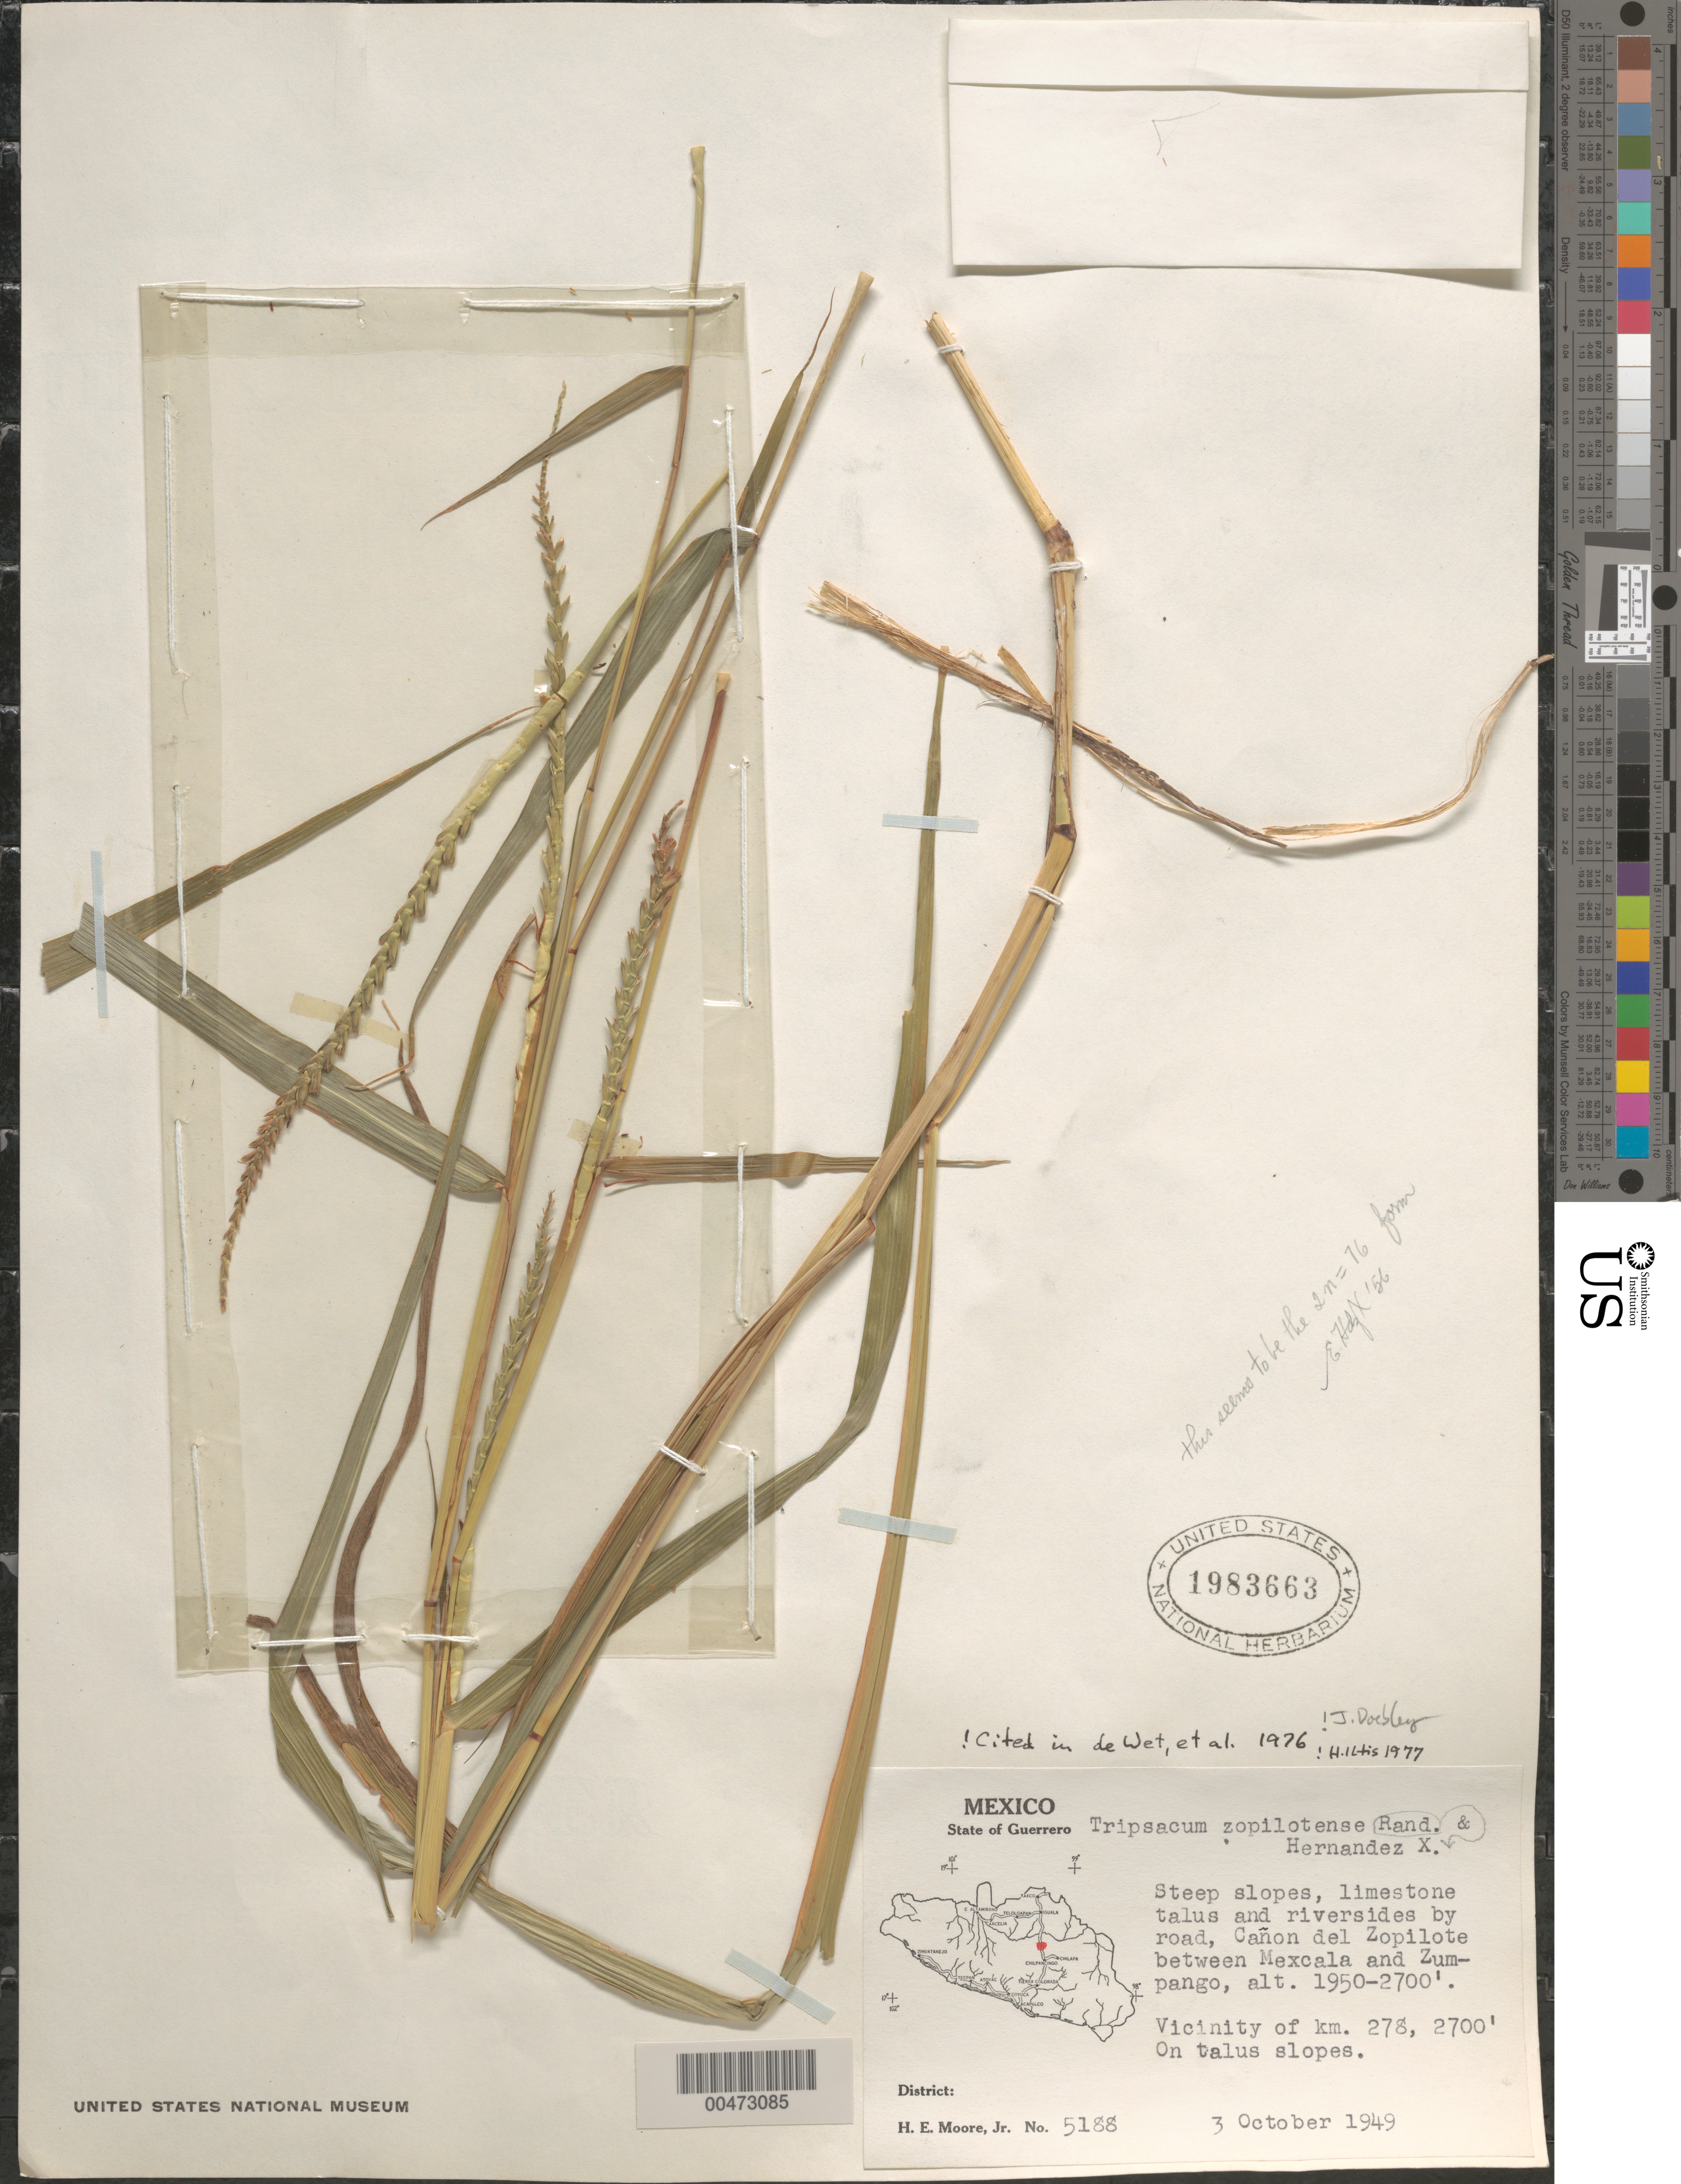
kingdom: Plantae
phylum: Tracheophyta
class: Liliopsida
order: Poales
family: Poaceae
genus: Tripsacum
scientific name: Tripsacum zapolitense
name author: Hern.-Xol. & Randolph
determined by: Iltis, Hugh Hellmut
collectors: H. E. Moore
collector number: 5188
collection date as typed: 3 Oct 1949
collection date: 1949-10-03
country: Mexico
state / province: Guerrero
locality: Cañon del Zopilote between Mexcala & Zumpango, vicinity of km 278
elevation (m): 594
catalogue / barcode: US 1983663